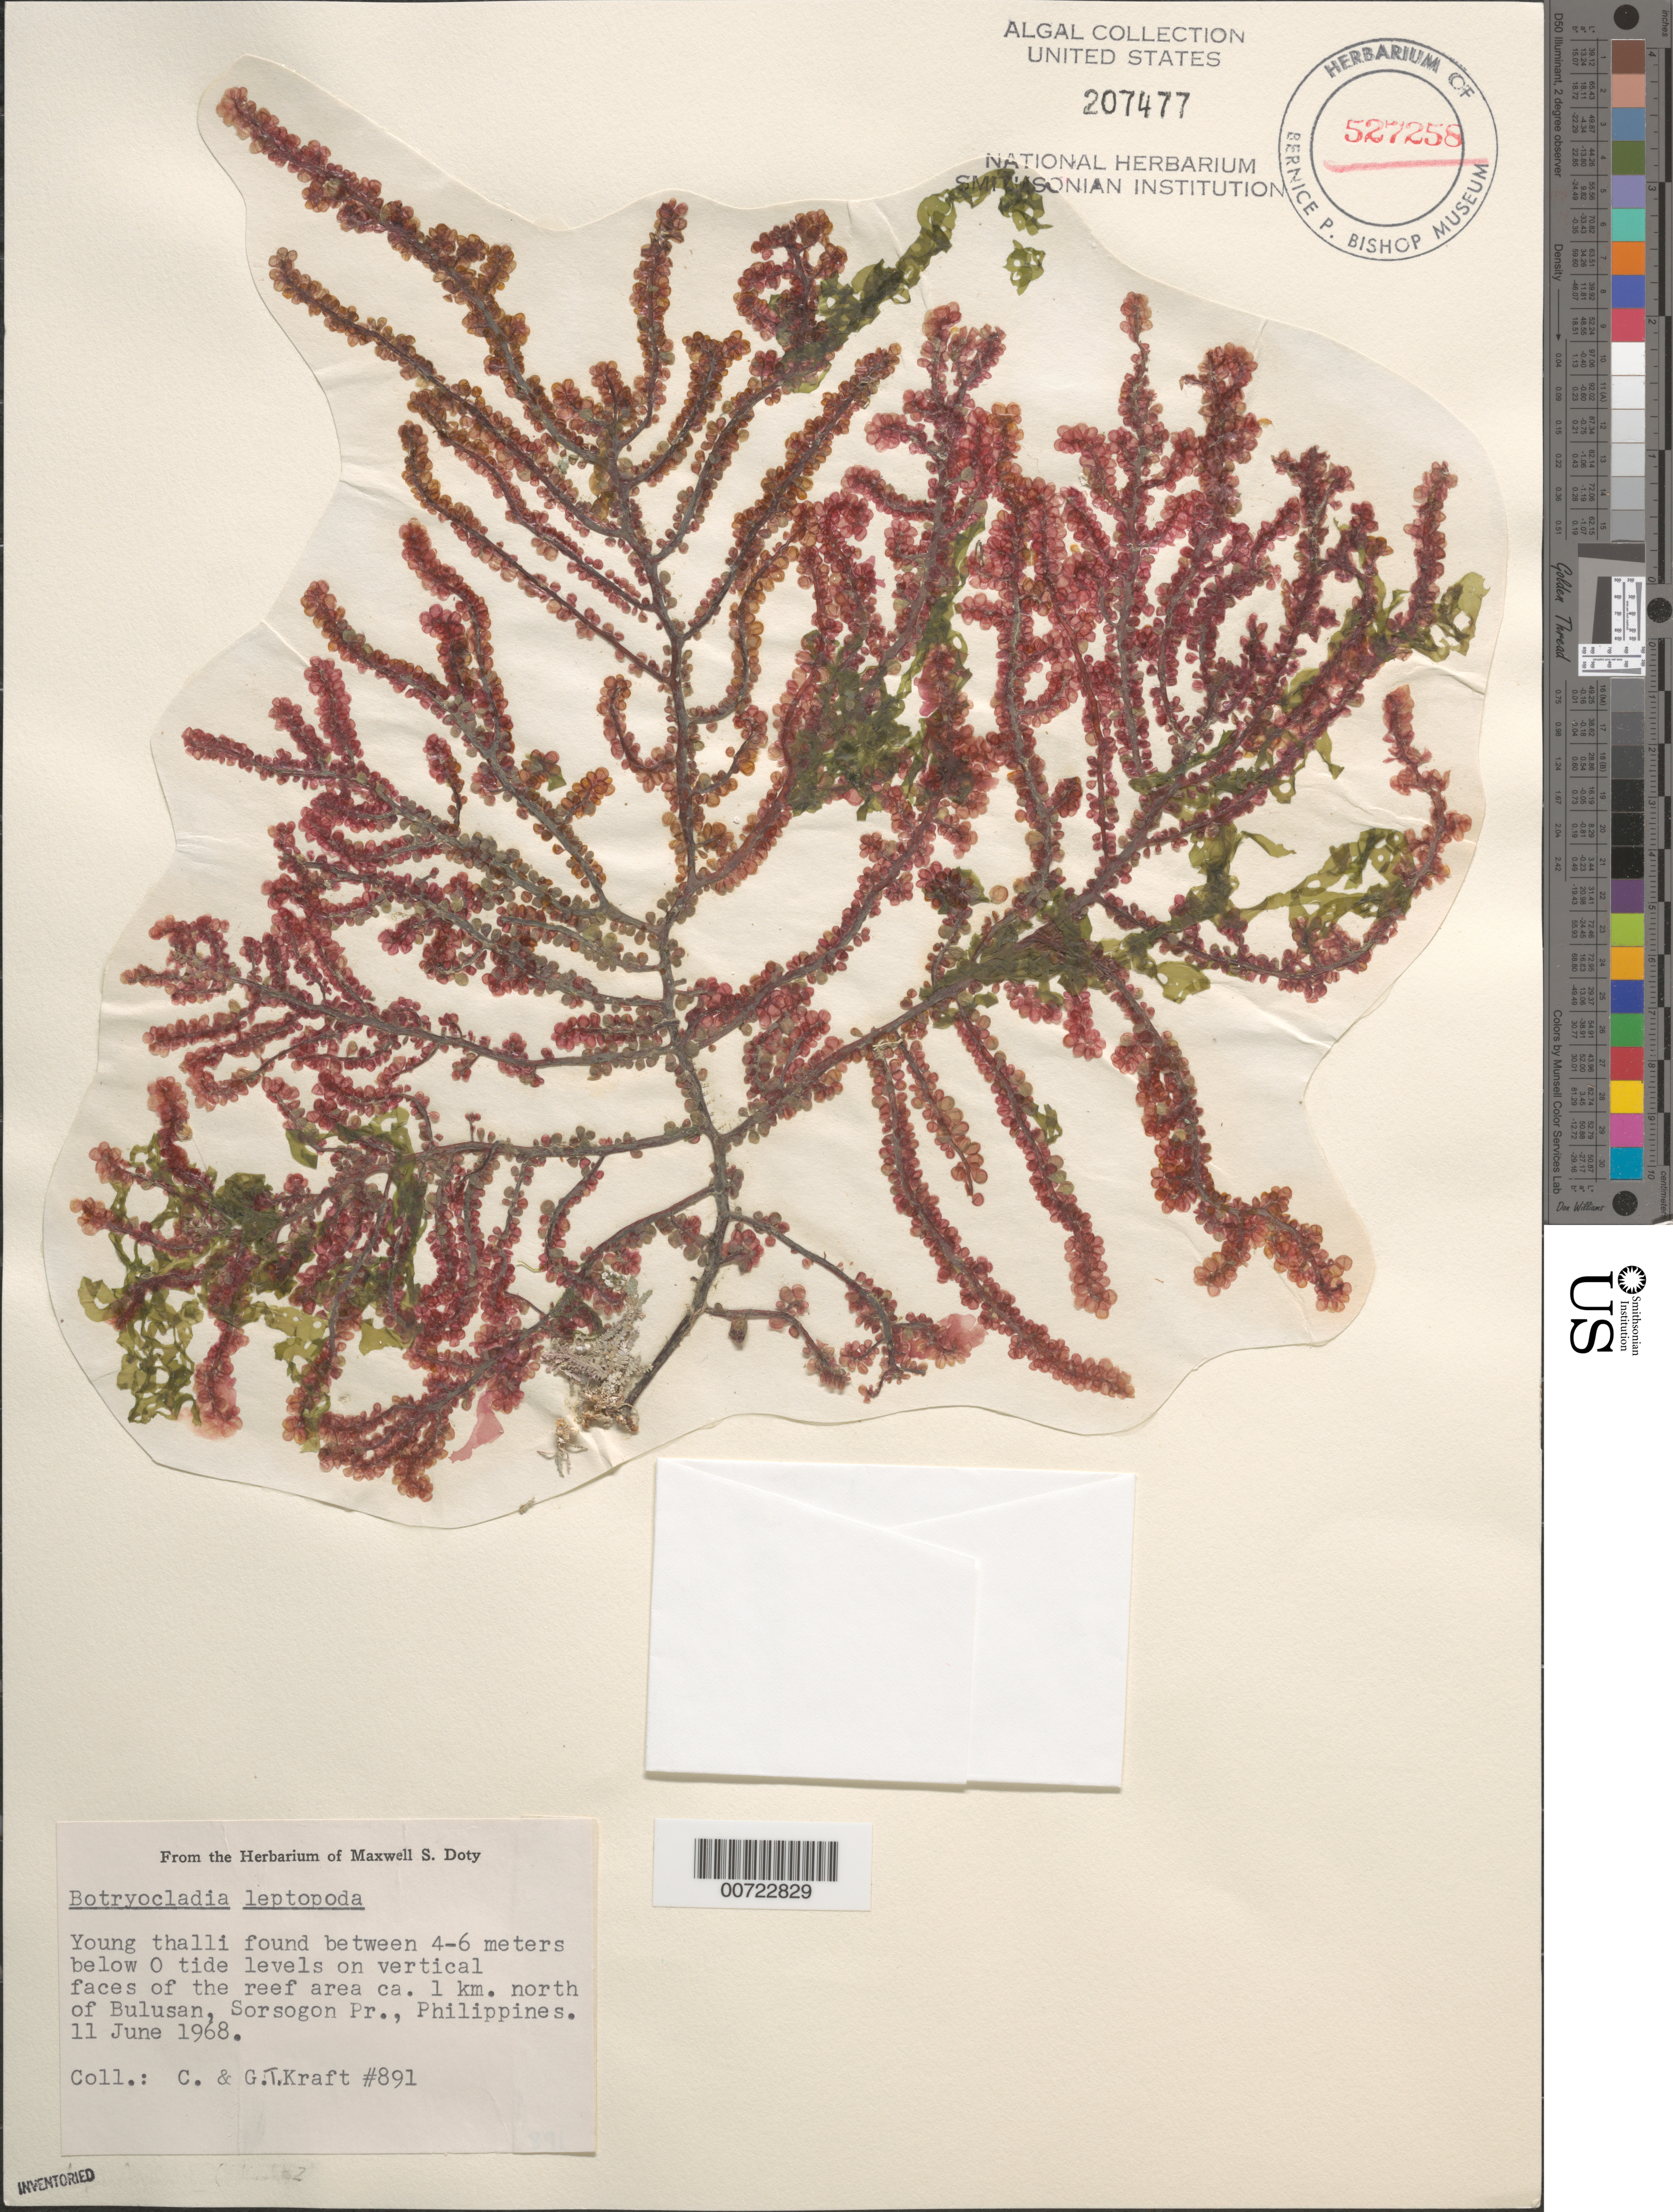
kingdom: Plantae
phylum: Rhodophyta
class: Florideophyceae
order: Rhodymeniales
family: Rhodymeniaceae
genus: Botryocladia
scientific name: Botryocladia leptopoda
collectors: C. Kraft & G. T. Kraft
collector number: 891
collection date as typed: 11 Jun 1968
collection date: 1968-06-11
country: Philippines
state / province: Bicol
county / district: Sorsogon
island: Luzon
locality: Ca, 1 km north of Bulusan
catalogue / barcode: US 207477